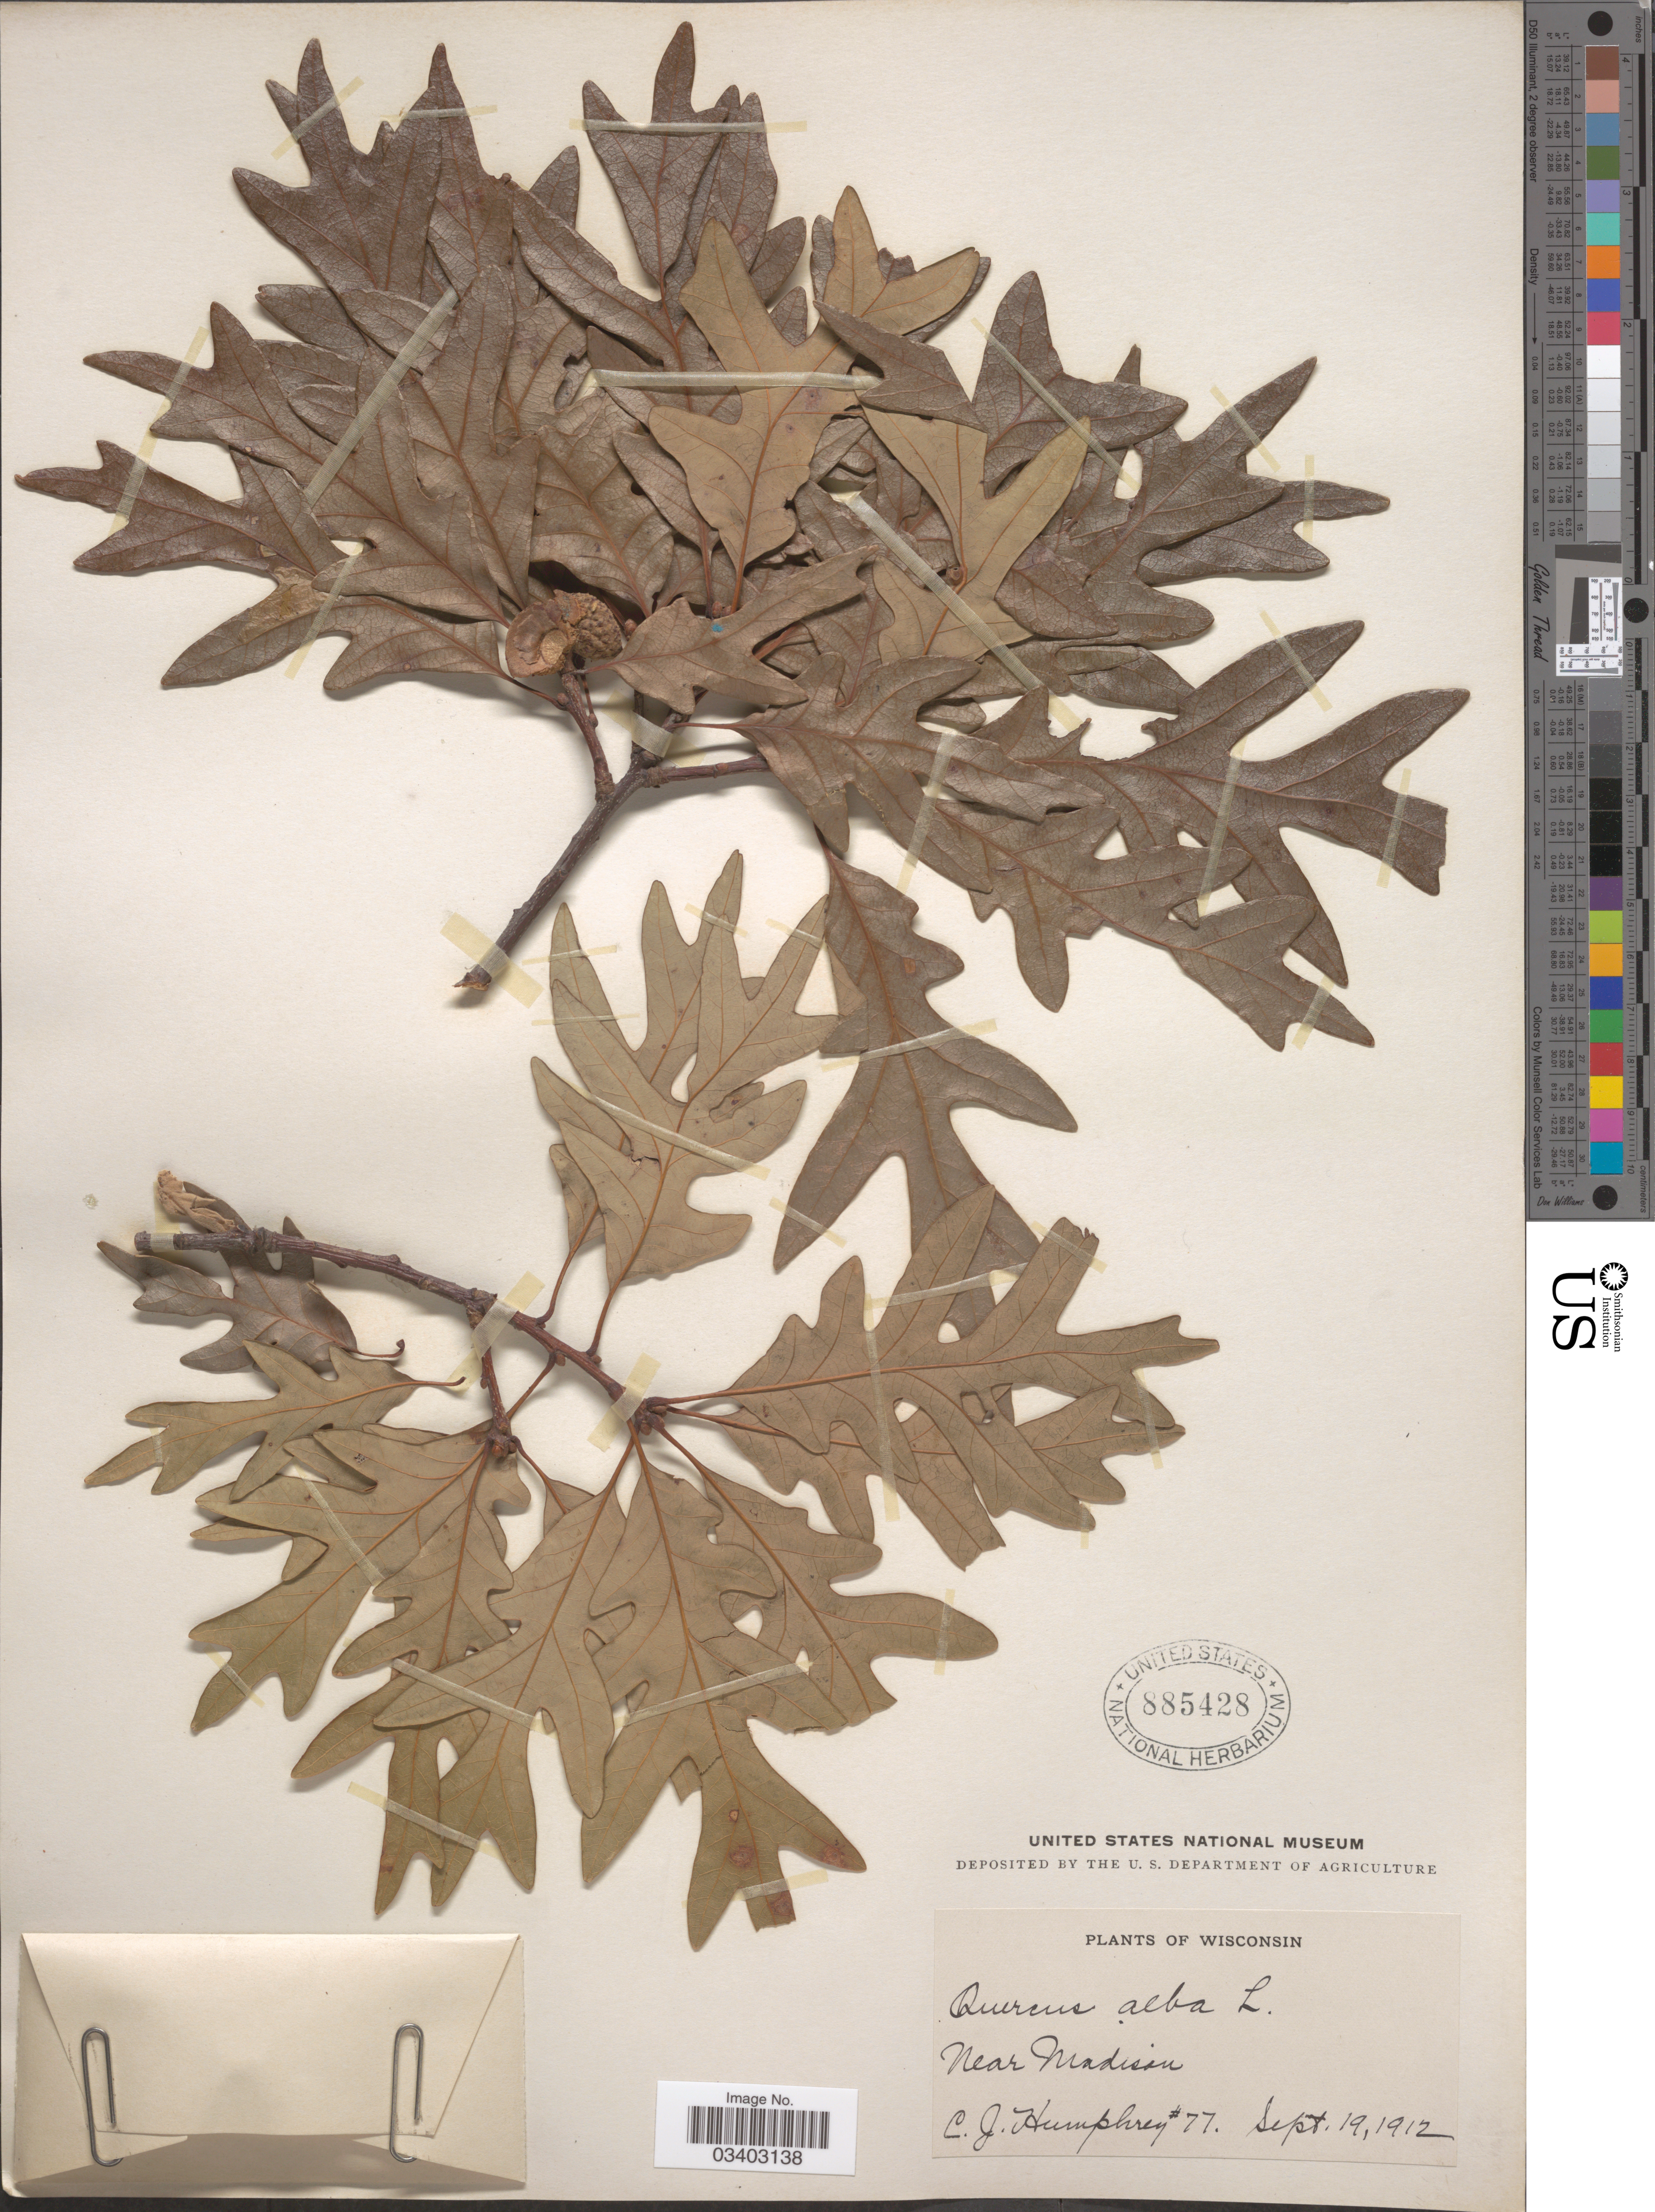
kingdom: Plantae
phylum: Tracheophyta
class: Magnoliopsida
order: Fagales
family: Fagaceae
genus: Quercus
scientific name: Quercus alba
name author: L.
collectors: C. Humphrey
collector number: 77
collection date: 1912-09-19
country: United States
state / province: Wisconsin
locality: Near Madison.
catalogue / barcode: US 885428